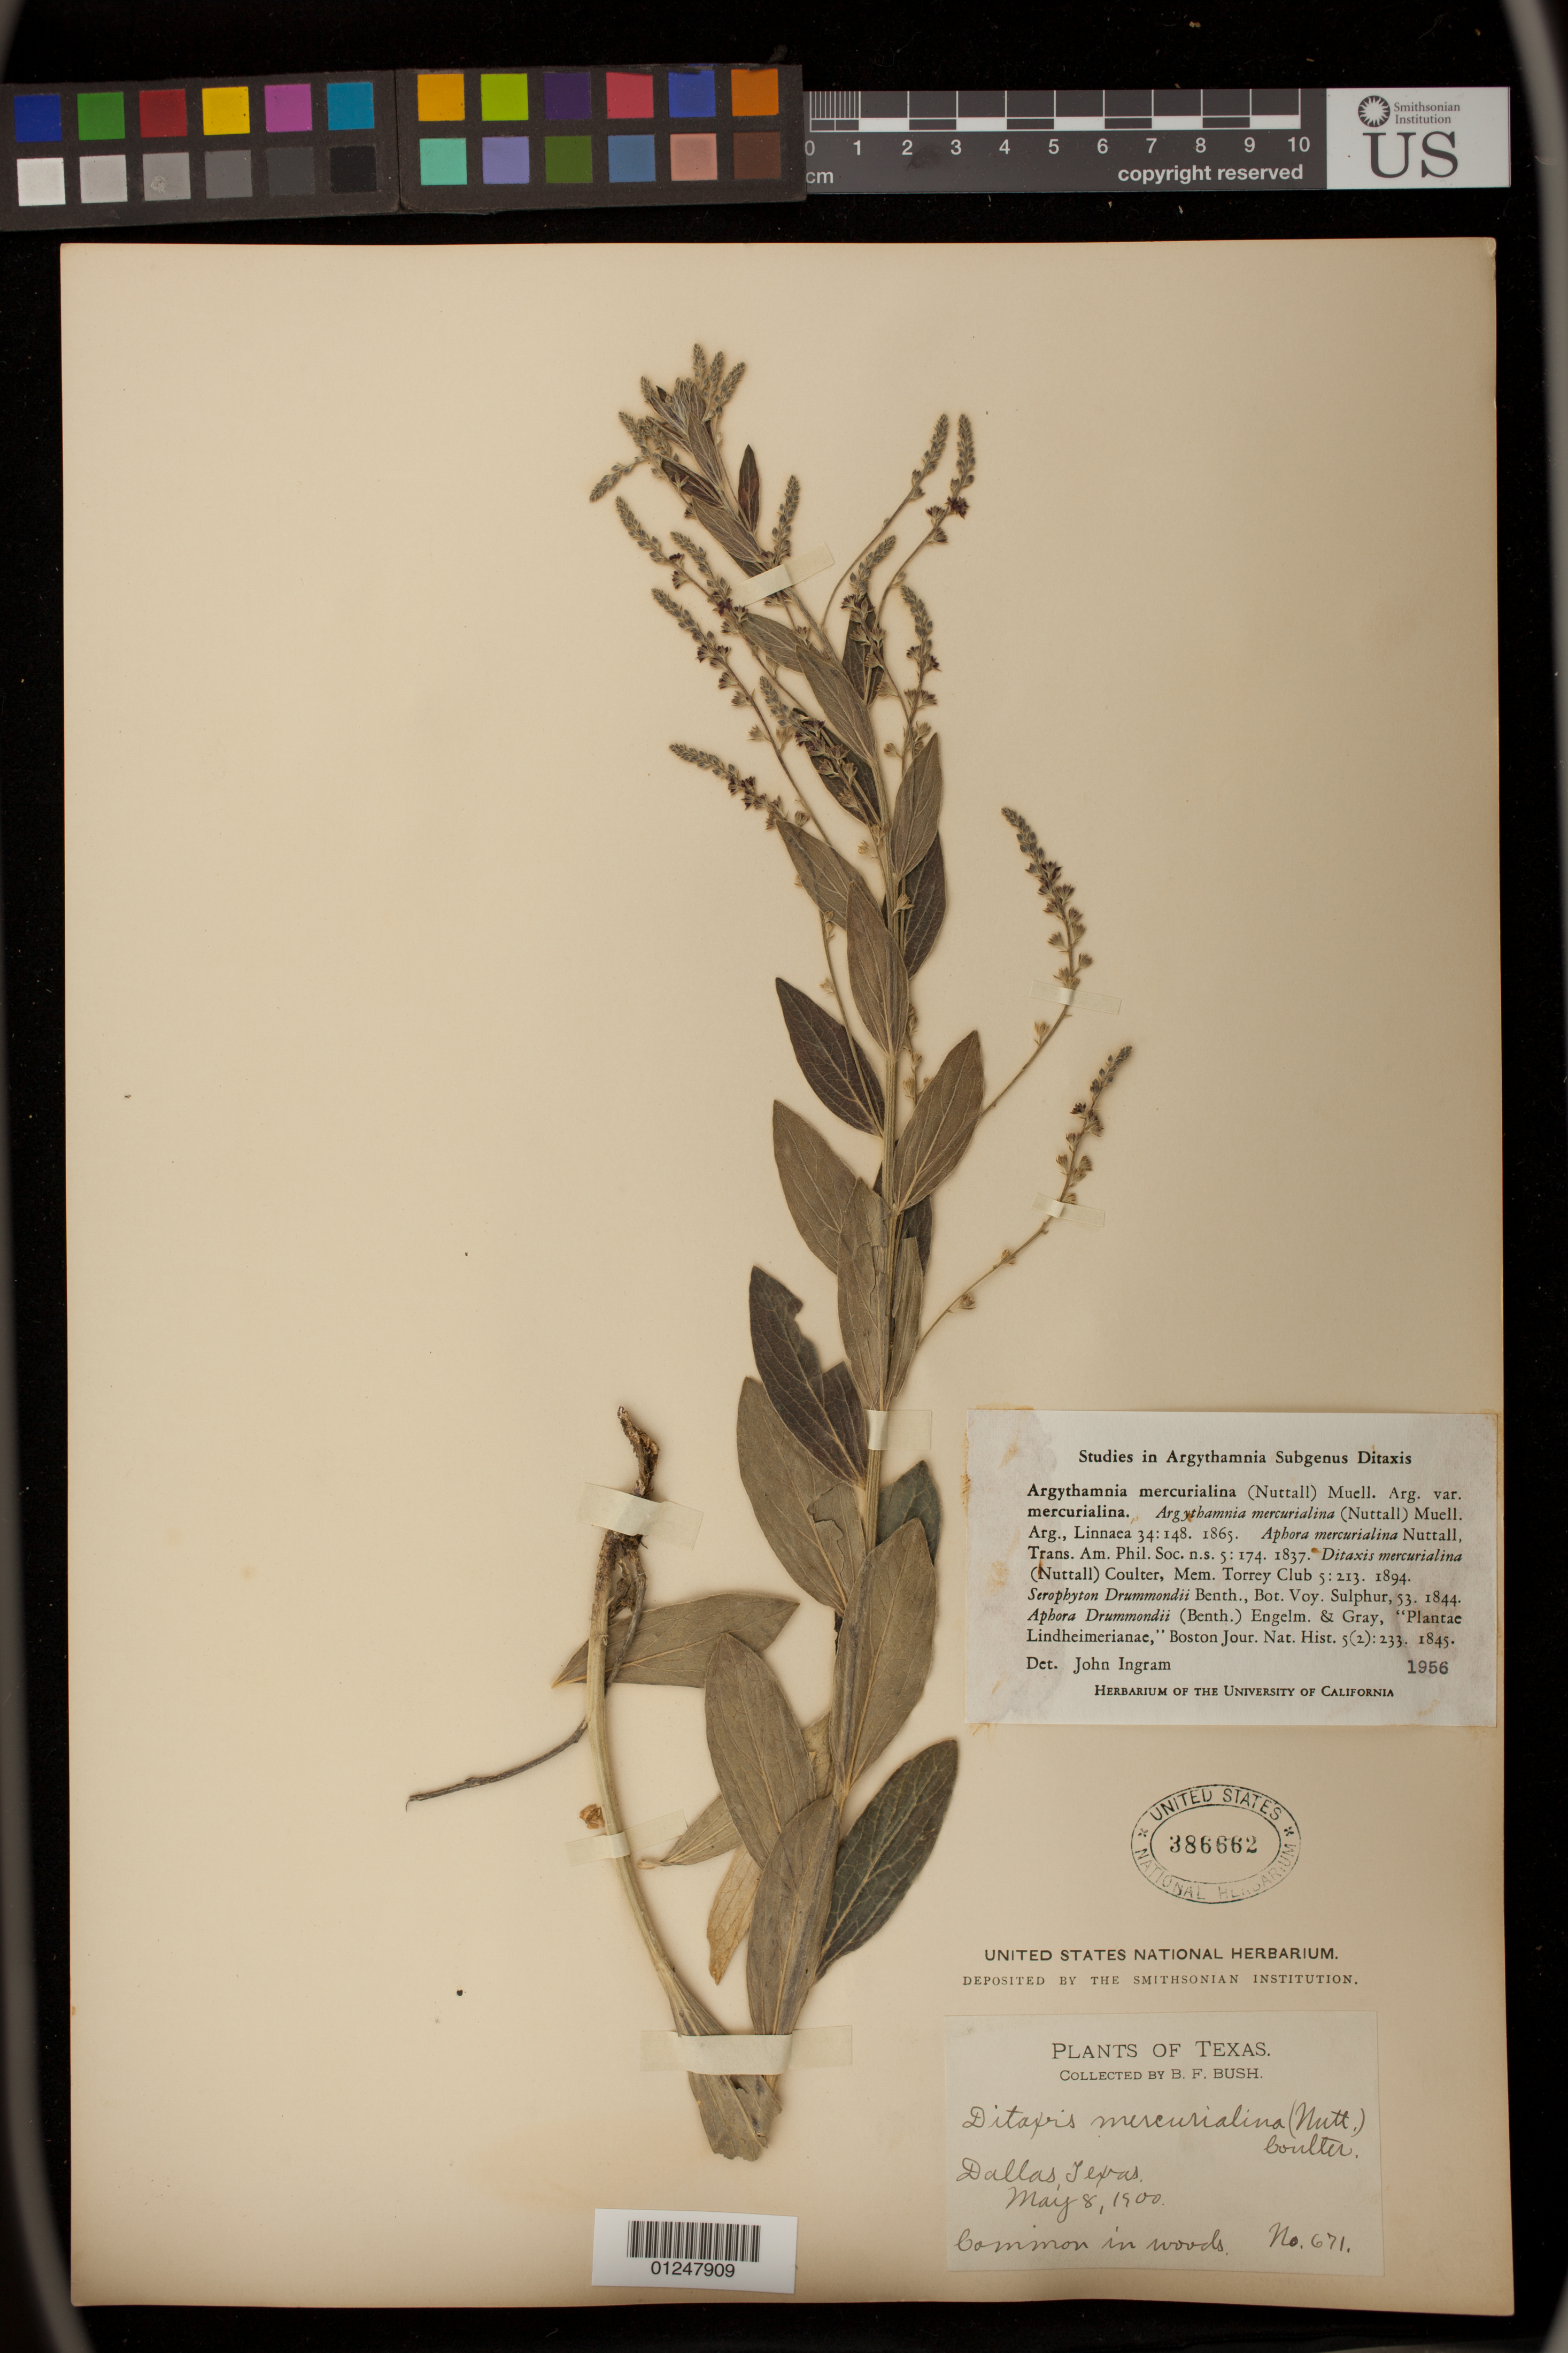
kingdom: Plantae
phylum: Tracheophyta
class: Magnoliopsida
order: Malpighiales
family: Euphorbiaceae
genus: Argythamnia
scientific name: Argythamnia mercurialina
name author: (Nutt.) Müll. Arg.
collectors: B. F. Bush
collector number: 671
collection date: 1900-05-08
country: United States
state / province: Texas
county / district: Dallas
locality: Dallas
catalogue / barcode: US 386662